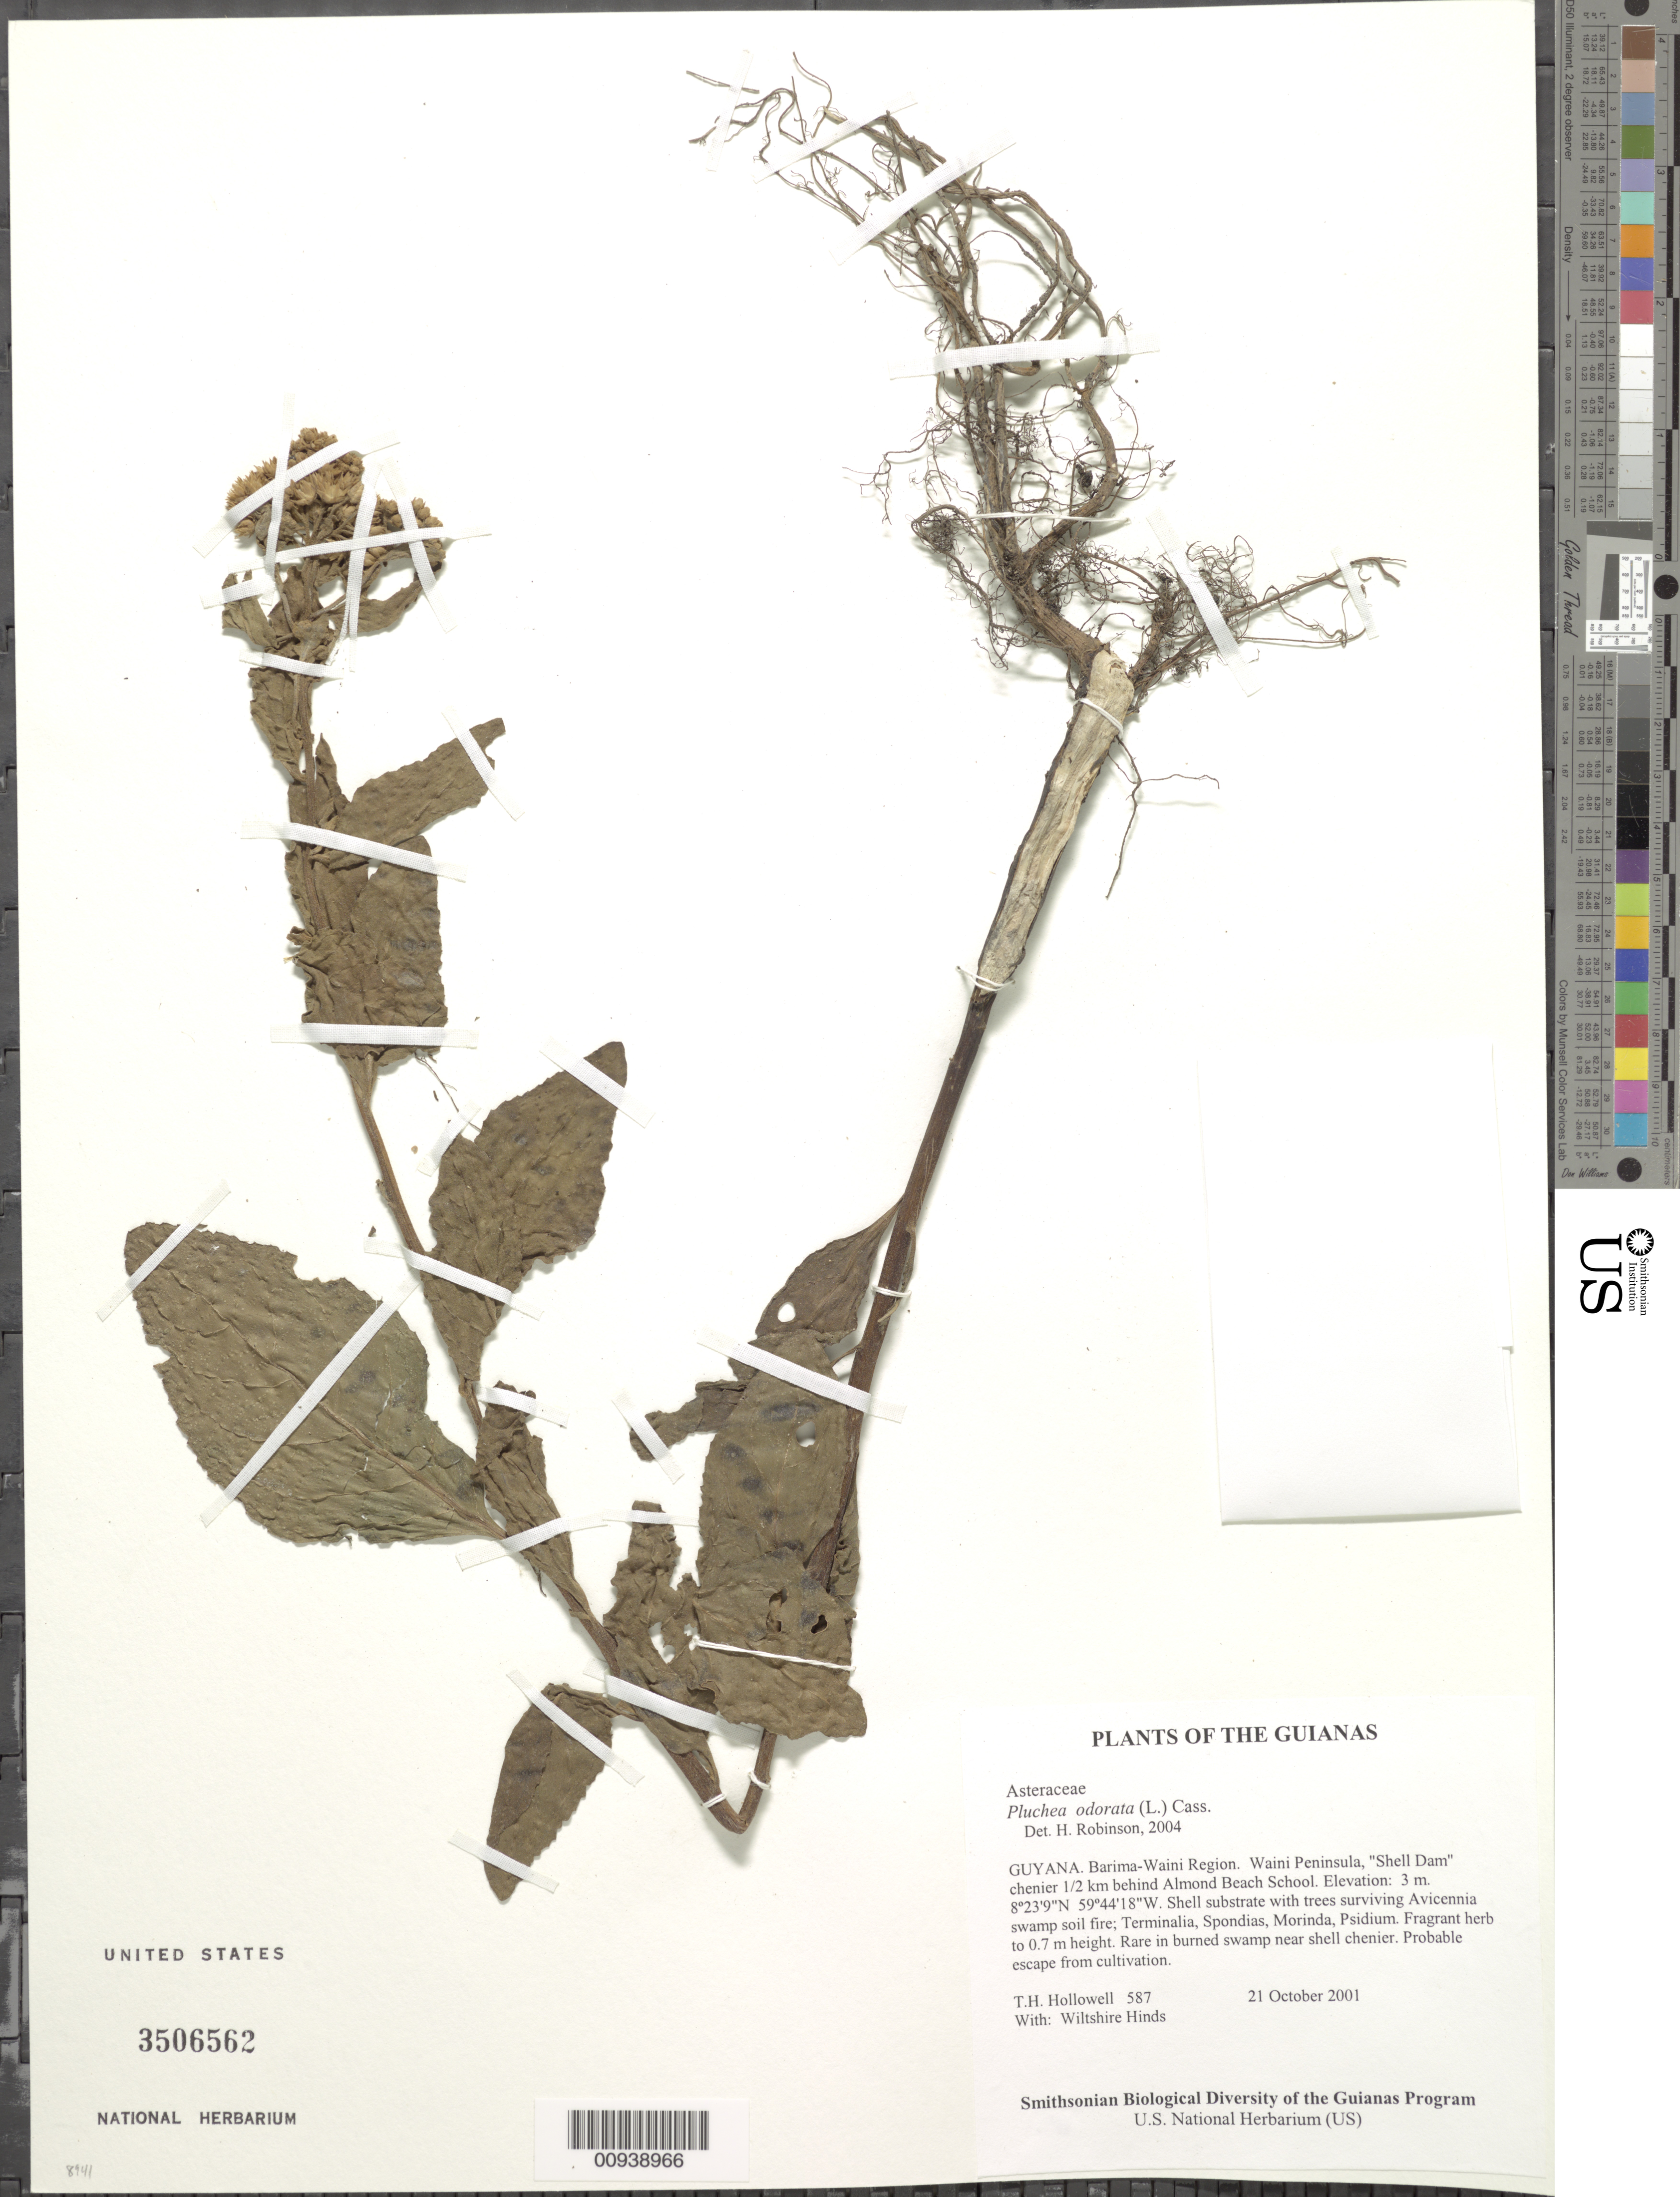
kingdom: Plantae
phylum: Tracheophyta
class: Magnoliopsida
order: Asterales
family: Asteraceae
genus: Pluchea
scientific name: Pluchea odorata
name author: (L.) Cass.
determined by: Robinson, Harold E., (US)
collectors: T. Hollowell & W. Hinds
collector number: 587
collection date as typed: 21 October 2001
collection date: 2001-10-21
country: Guyana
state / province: Barima-Waini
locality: Waini Peninsula, "Shell Dam" chenier 1/2 km behind Almond Beach School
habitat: Shell substrate with trees surviving Avicennia swamp soil fire; Terminalia, Spondias, Morinda, Psidium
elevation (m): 3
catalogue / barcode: US 3506562